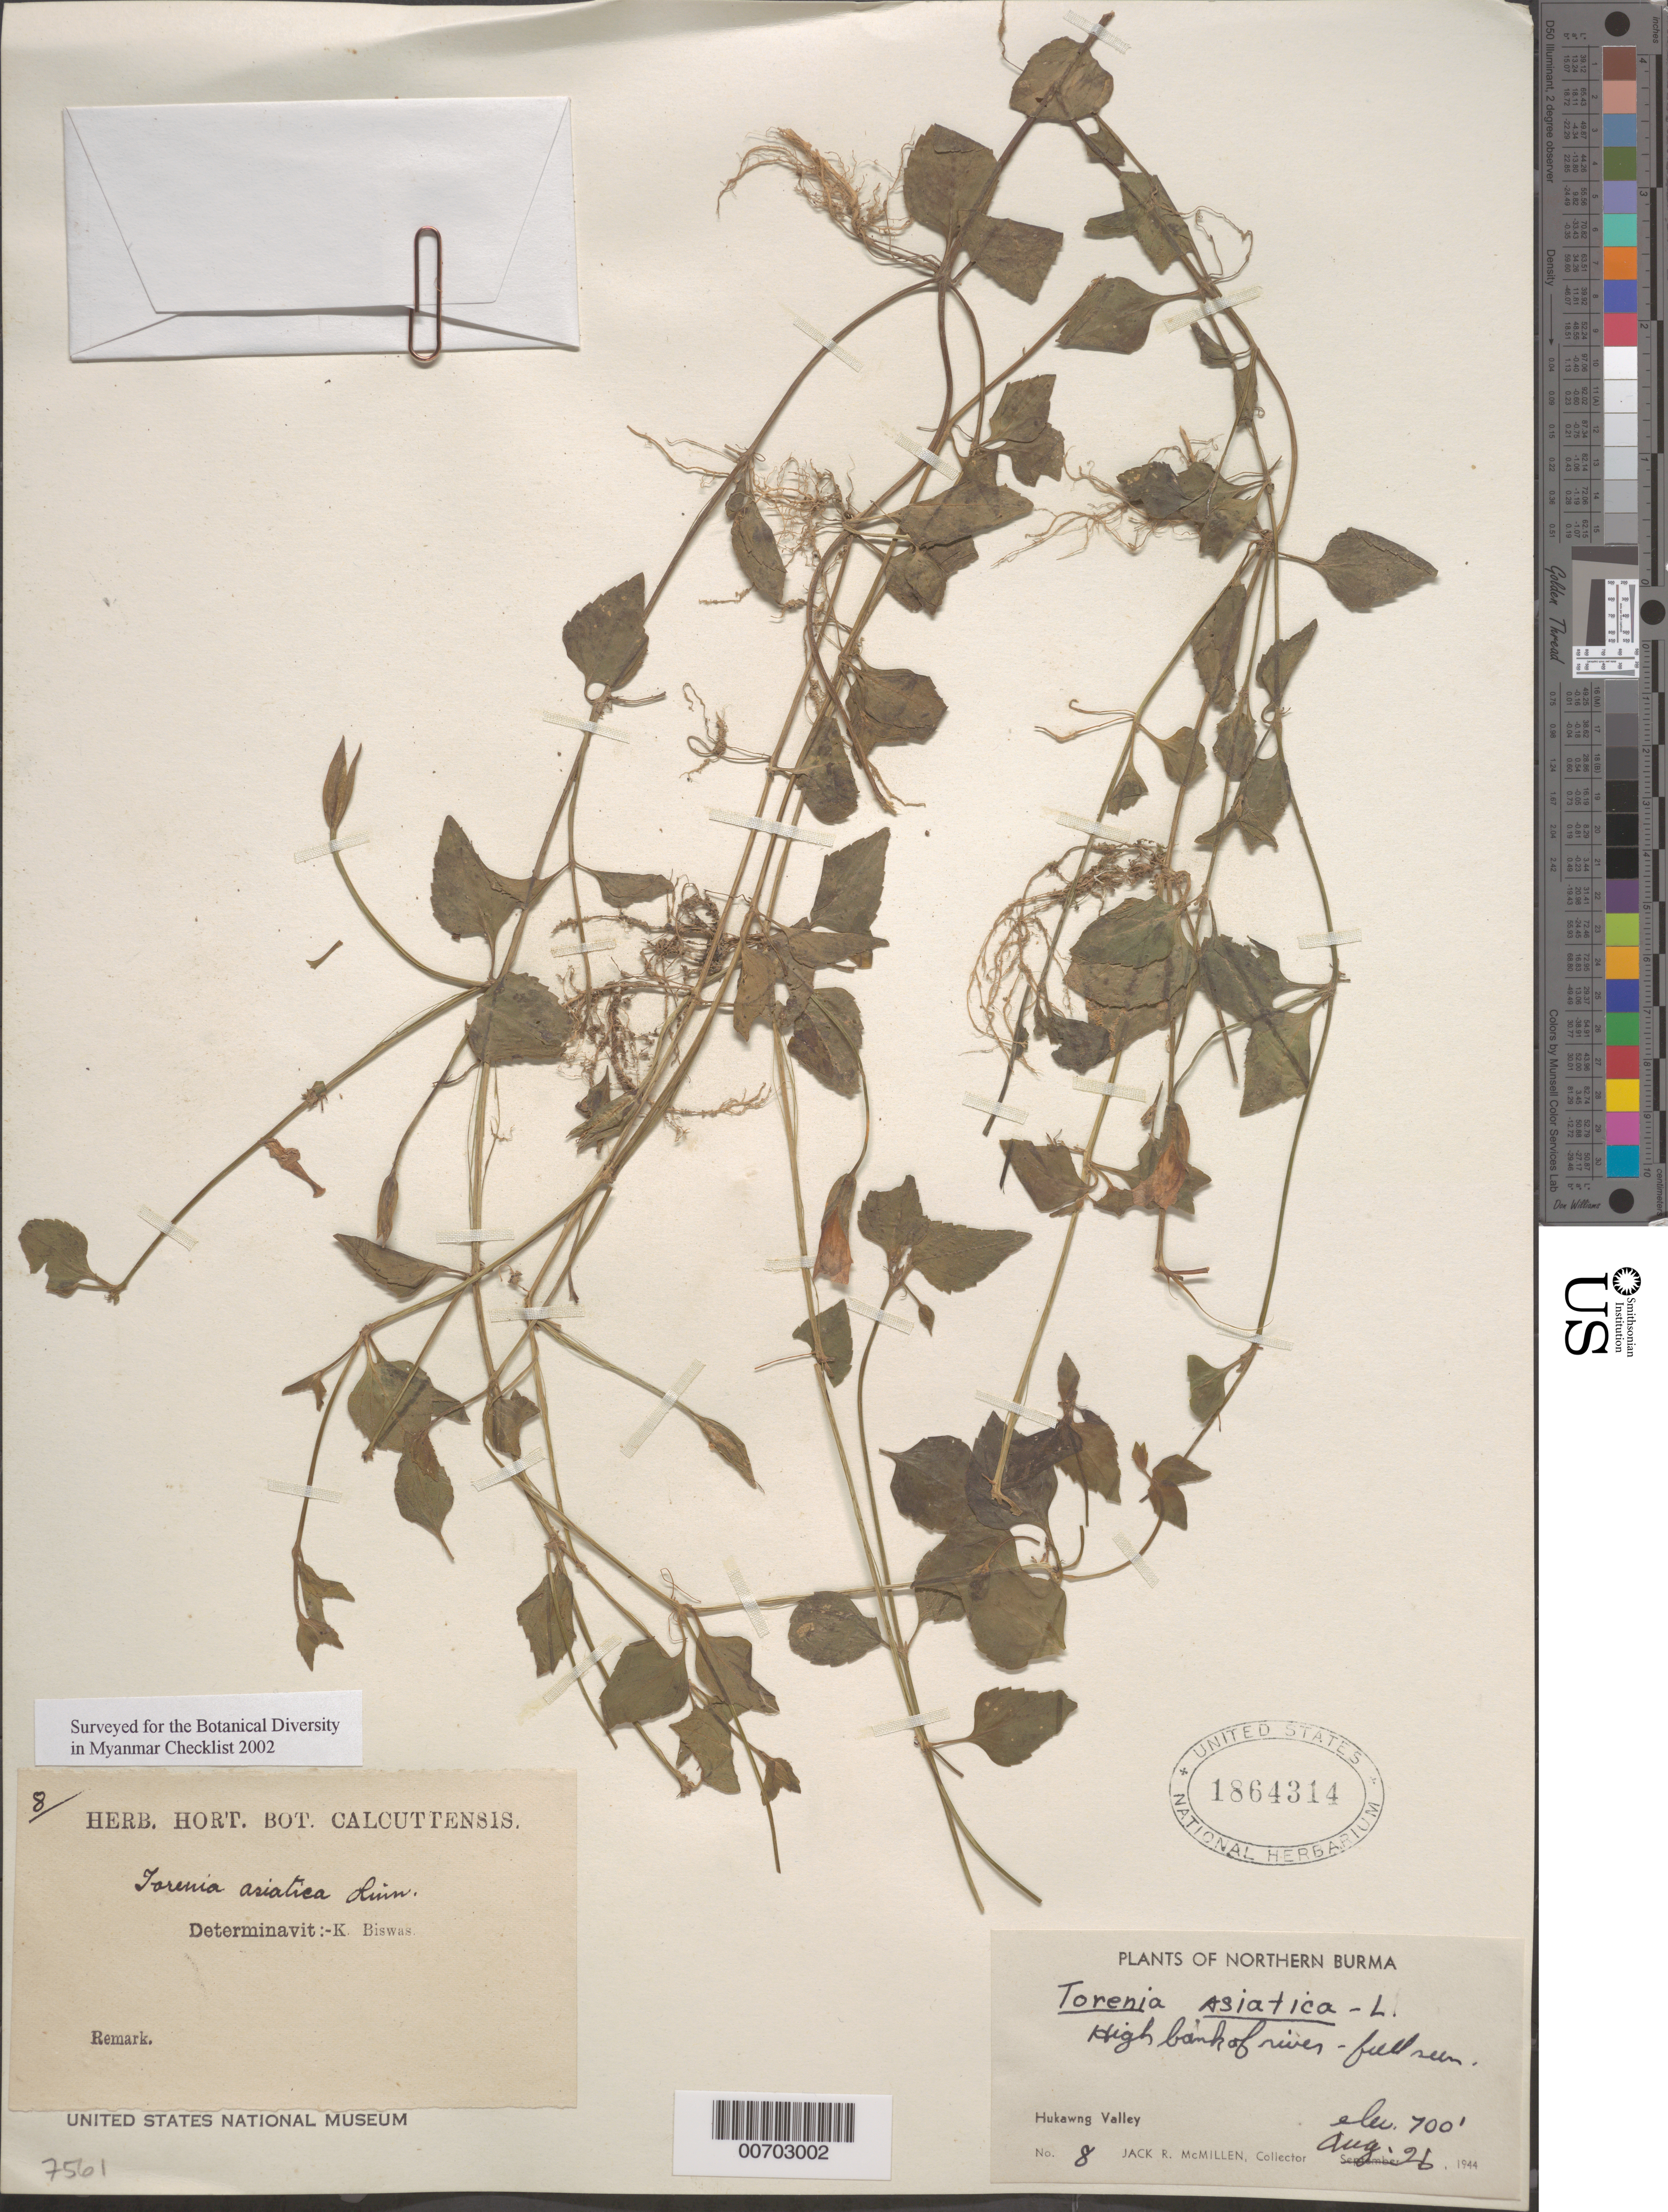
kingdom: Plantae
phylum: Tracheophyta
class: Magnoliopsida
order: Lamiales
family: Linderniaceae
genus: Torenia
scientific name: Torenia asiatica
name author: L.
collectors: J. McMillen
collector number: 8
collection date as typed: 26 Aug 1944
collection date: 1944-08-26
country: Myanmar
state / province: Kachin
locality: Hukawng Valley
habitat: High riverbank, full sun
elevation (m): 213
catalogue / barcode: US 1864314